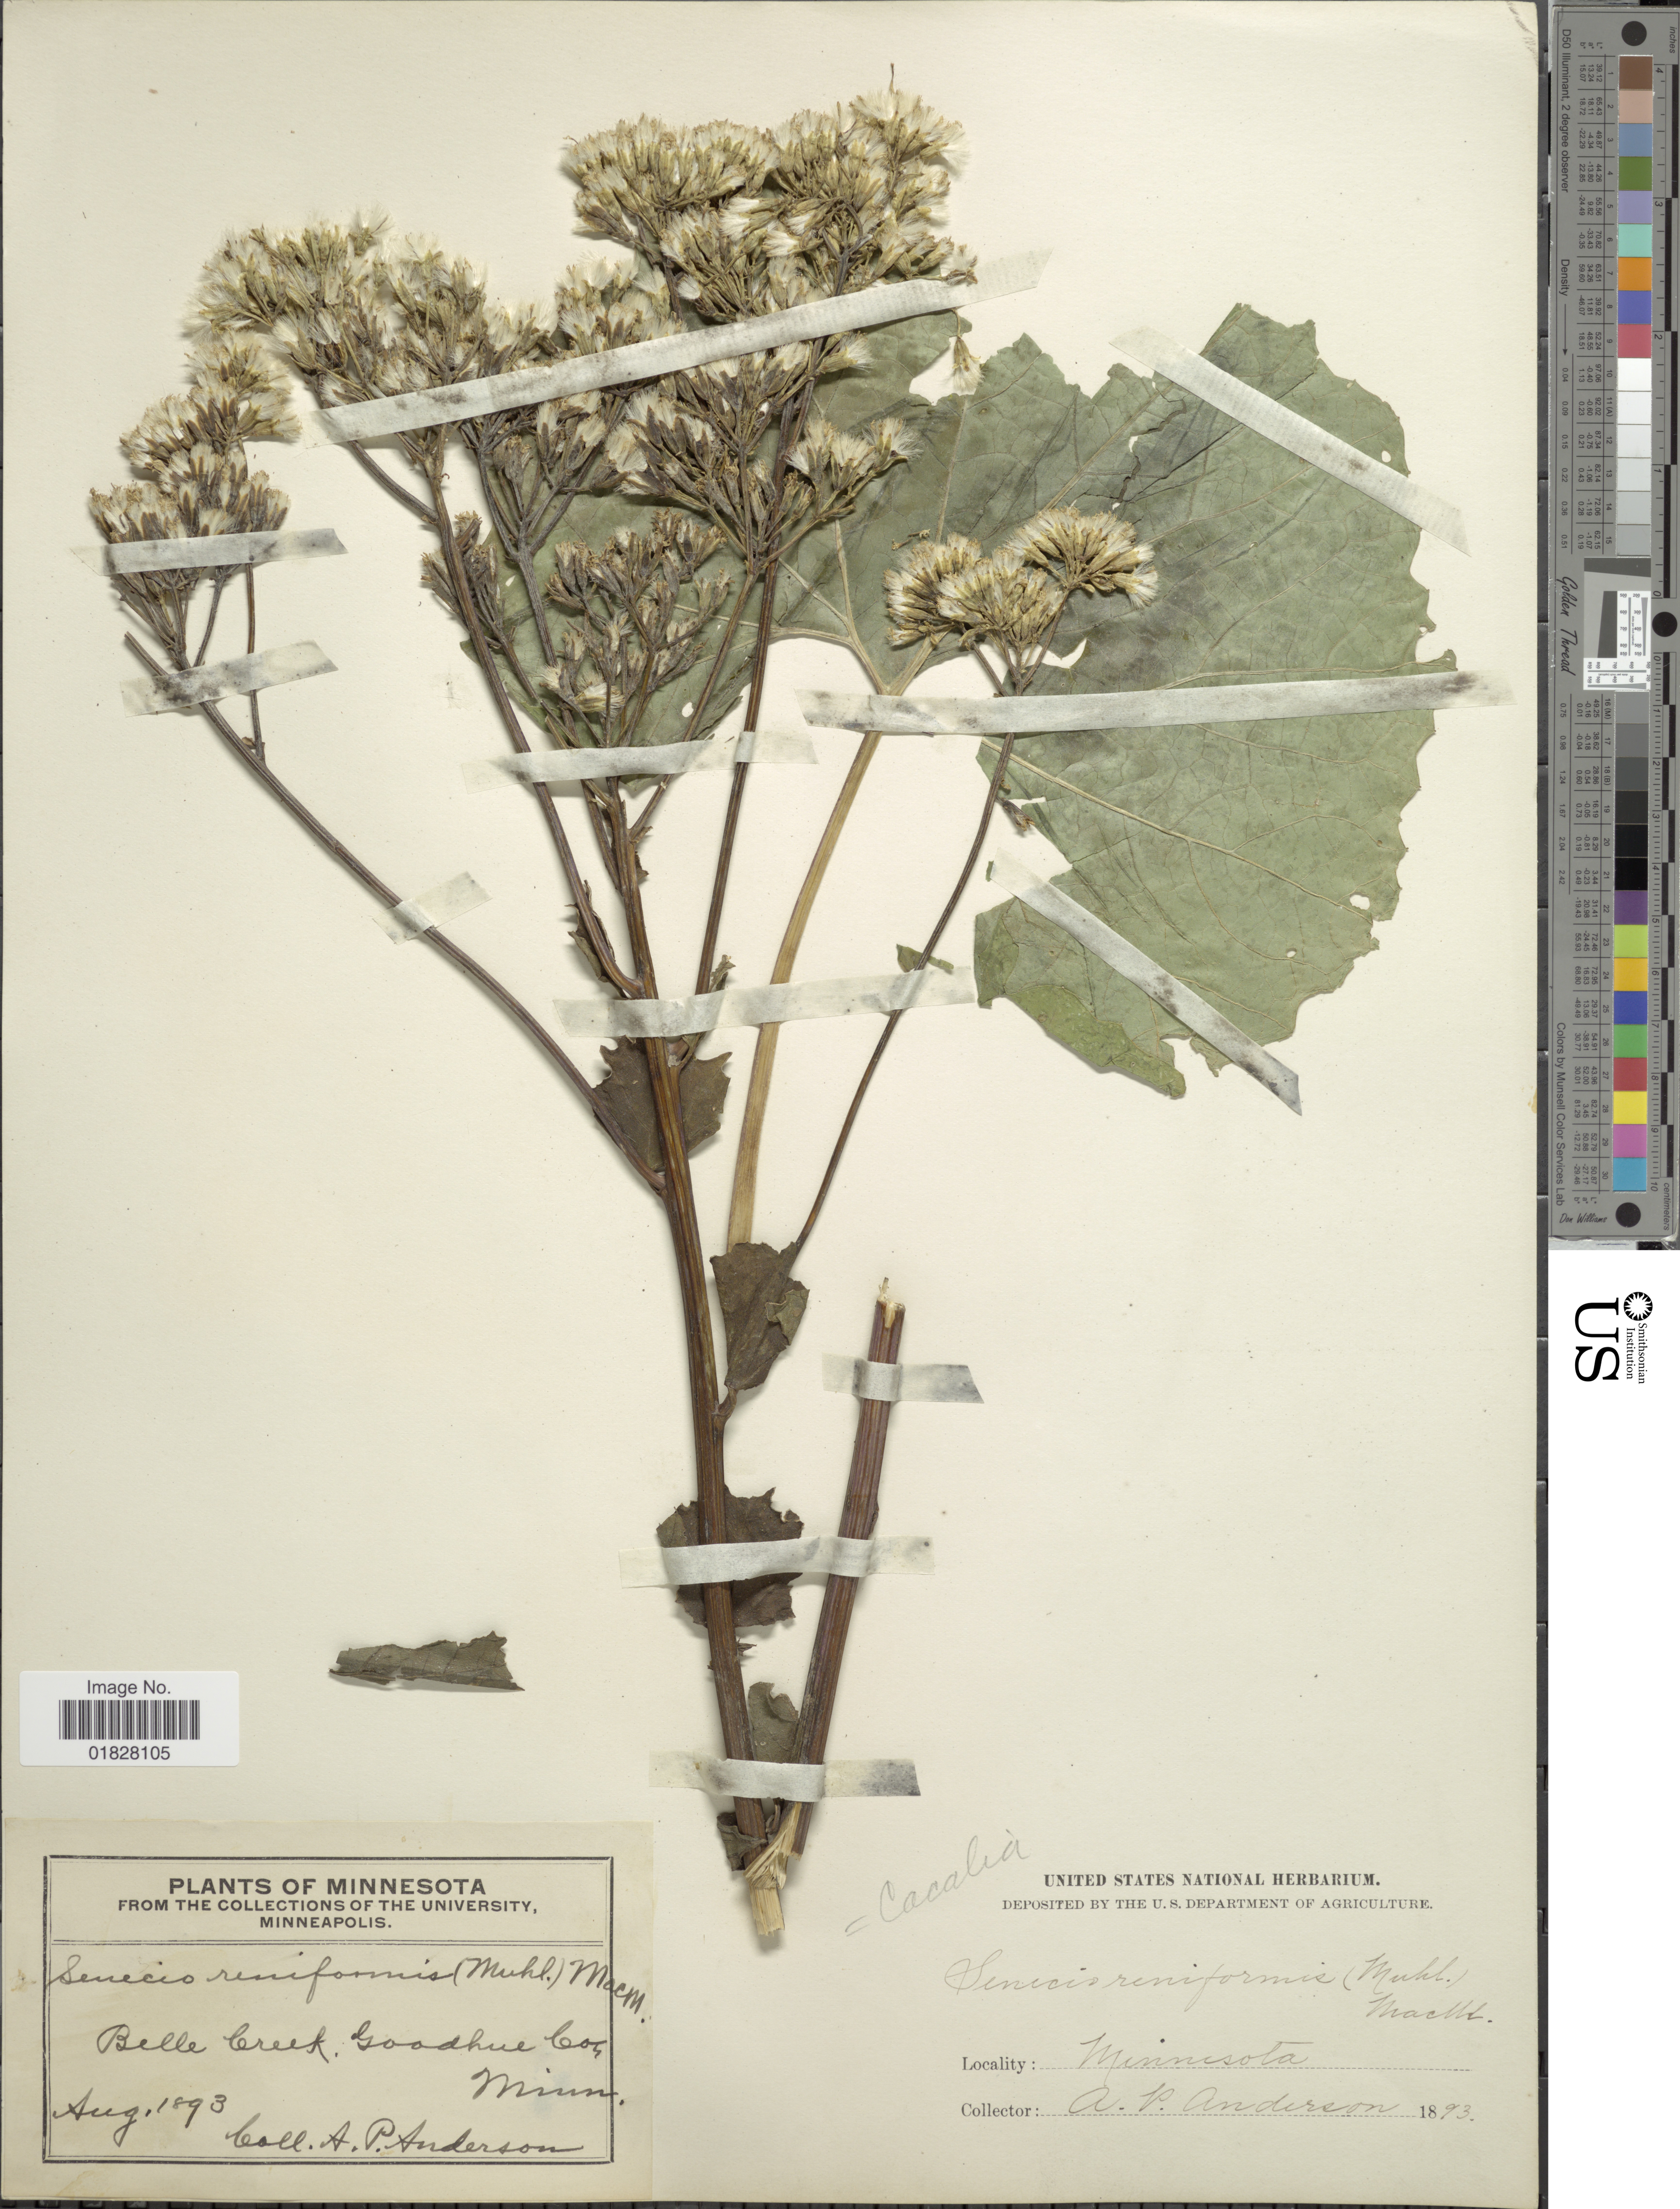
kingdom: Plantae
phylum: Tracheophyta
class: Magnoliopsida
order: Asterales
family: Asteraceae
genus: Arnoglossum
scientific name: Arnoglossum reniforme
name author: (Hook.) H. Rob.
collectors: A. P. Anderson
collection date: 1893-08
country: United States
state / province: Minnesota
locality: Belle Creek, Goodhue Co. Minn.